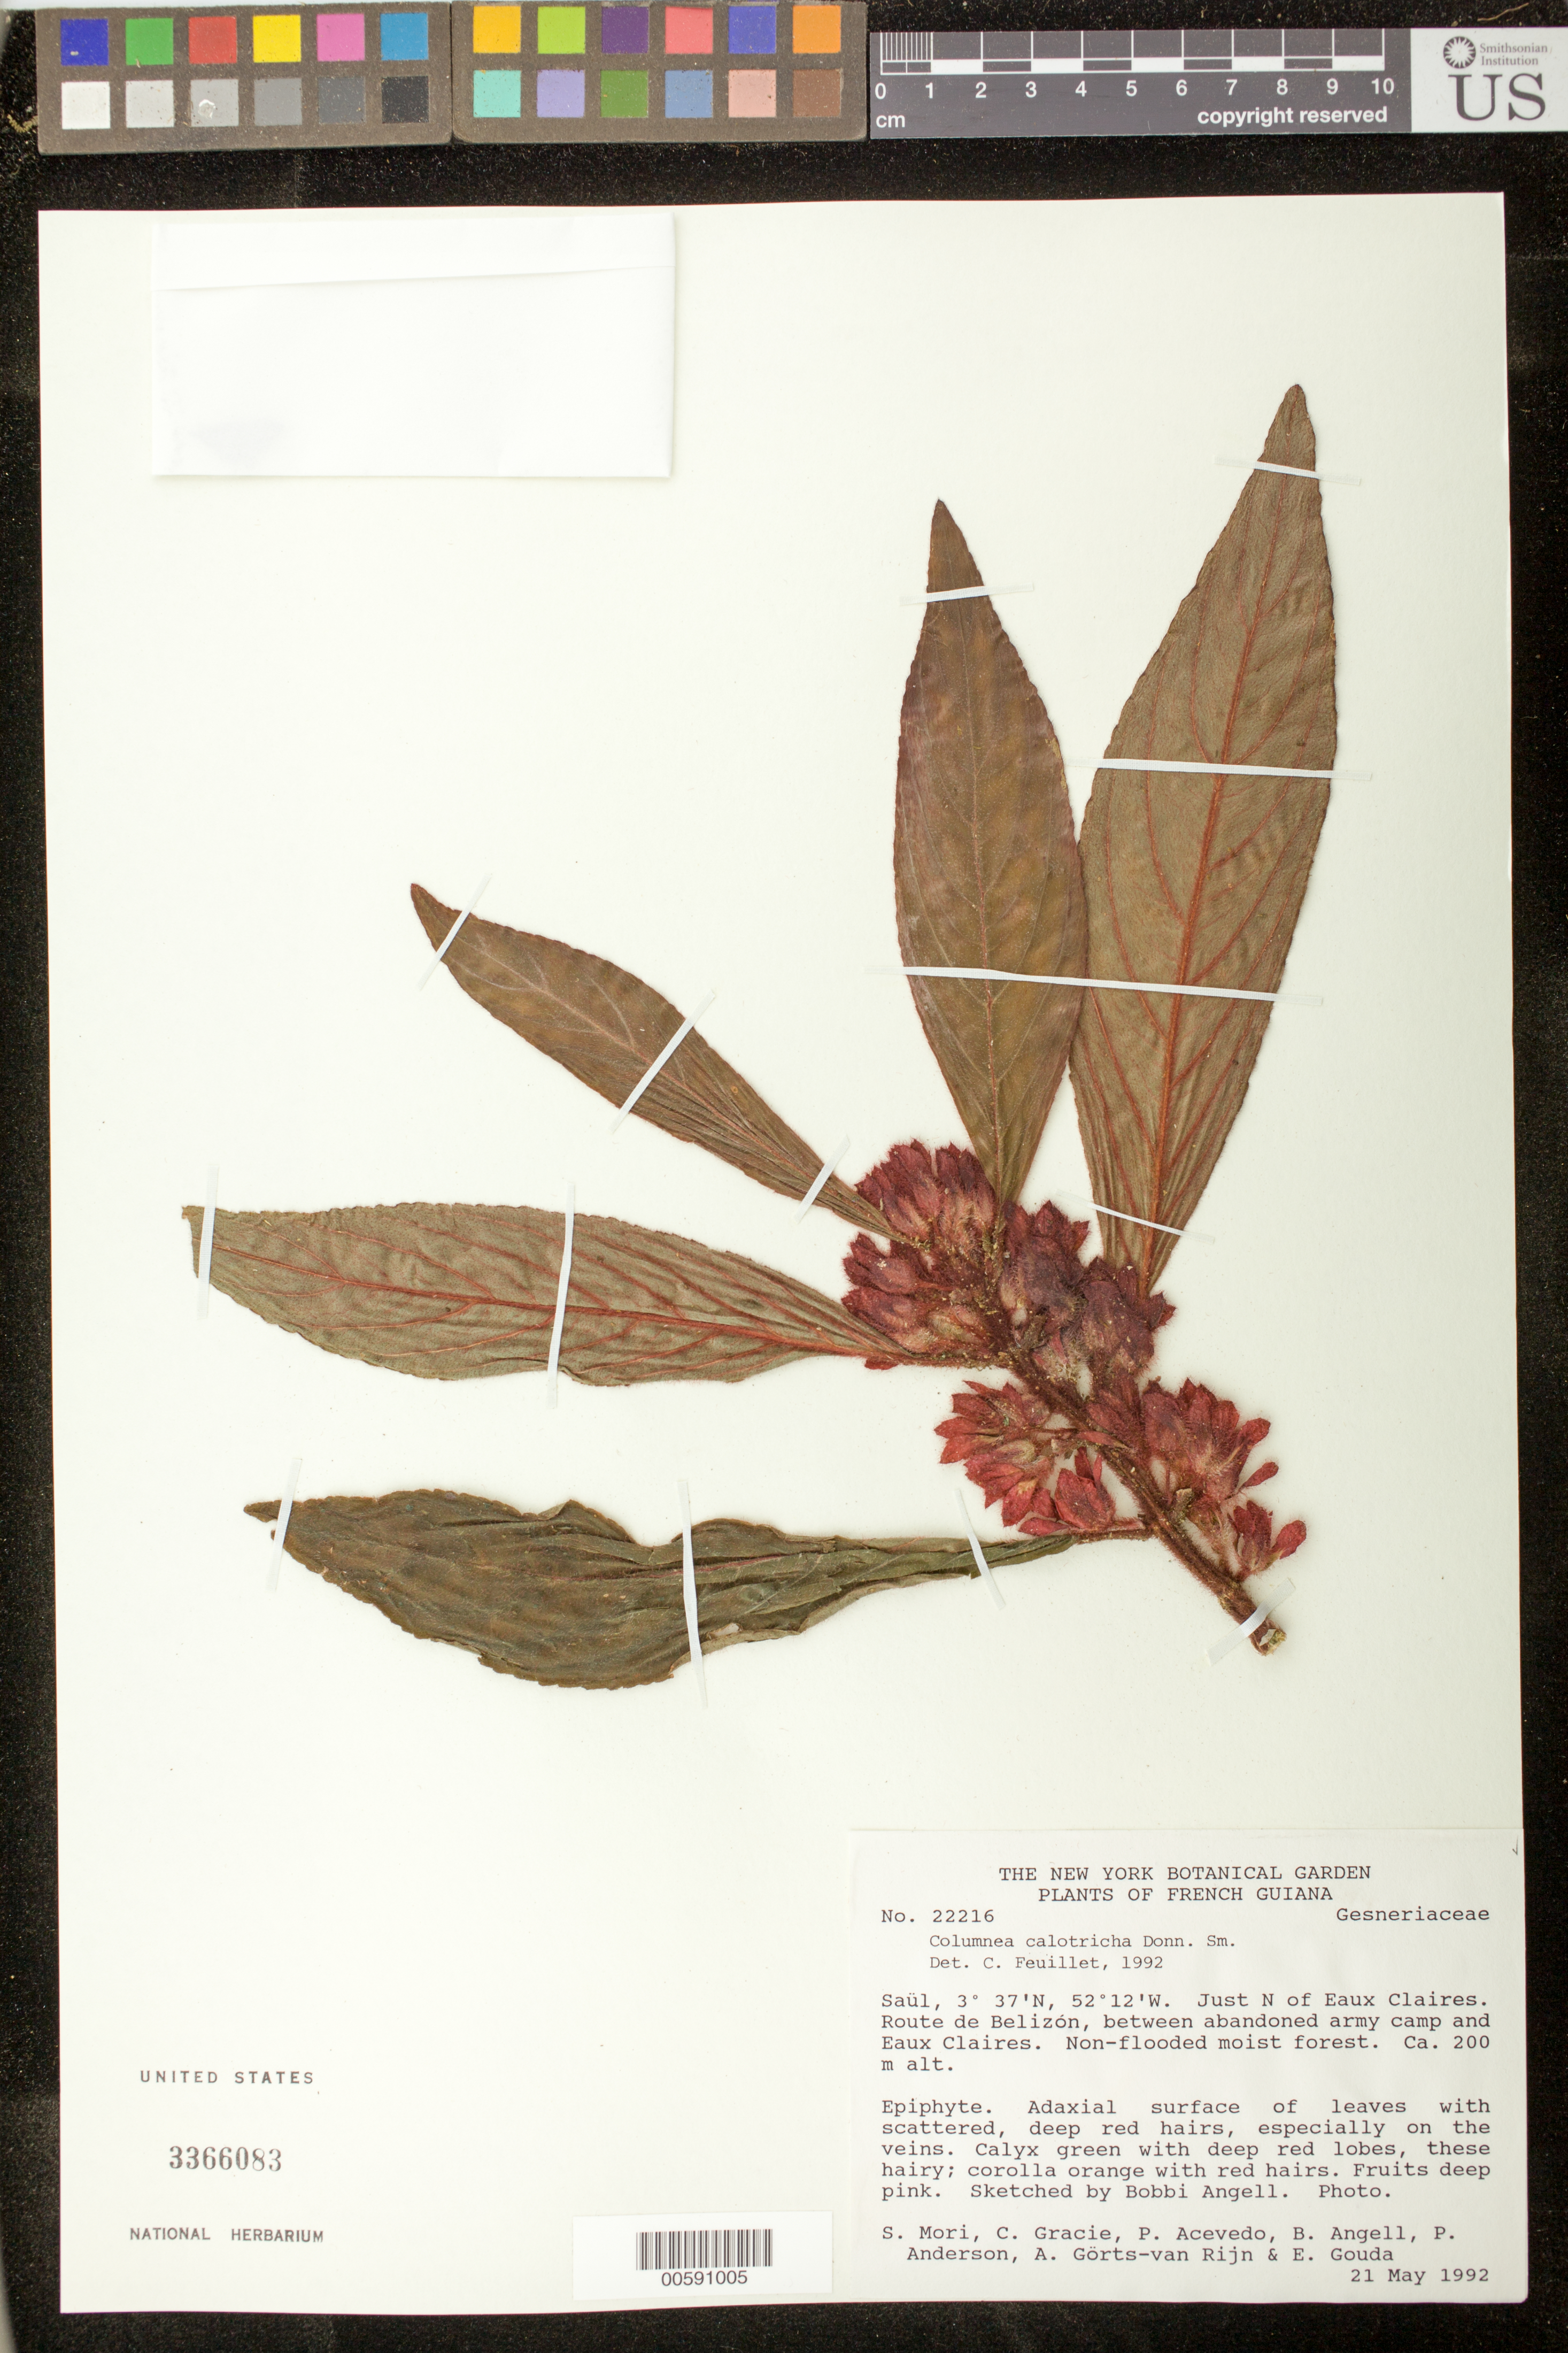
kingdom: Plantae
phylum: Tracheophyta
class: Magnoliopsida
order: Lamiales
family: Gesneriaceae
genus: Columnea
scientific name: Columnea calotricha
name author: Donn. Sm.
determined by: Skog, Laurence E.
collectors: S. Mori, C. A. Gracie, P. Acevedo-Rodr., Bobbi Angell, P. Anderson, A. .R. A. Görts-van Rijn & E. J. Gouda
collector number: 22216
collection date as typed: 21 May 1992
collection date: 1992-05-21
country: French Guiana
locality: Saül, just N of Eaux Claires, Route de Belizón, between abandoned army camp and Eaux Claires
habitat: Non-flooded moist forest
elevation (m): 200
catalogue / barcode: US 3366083